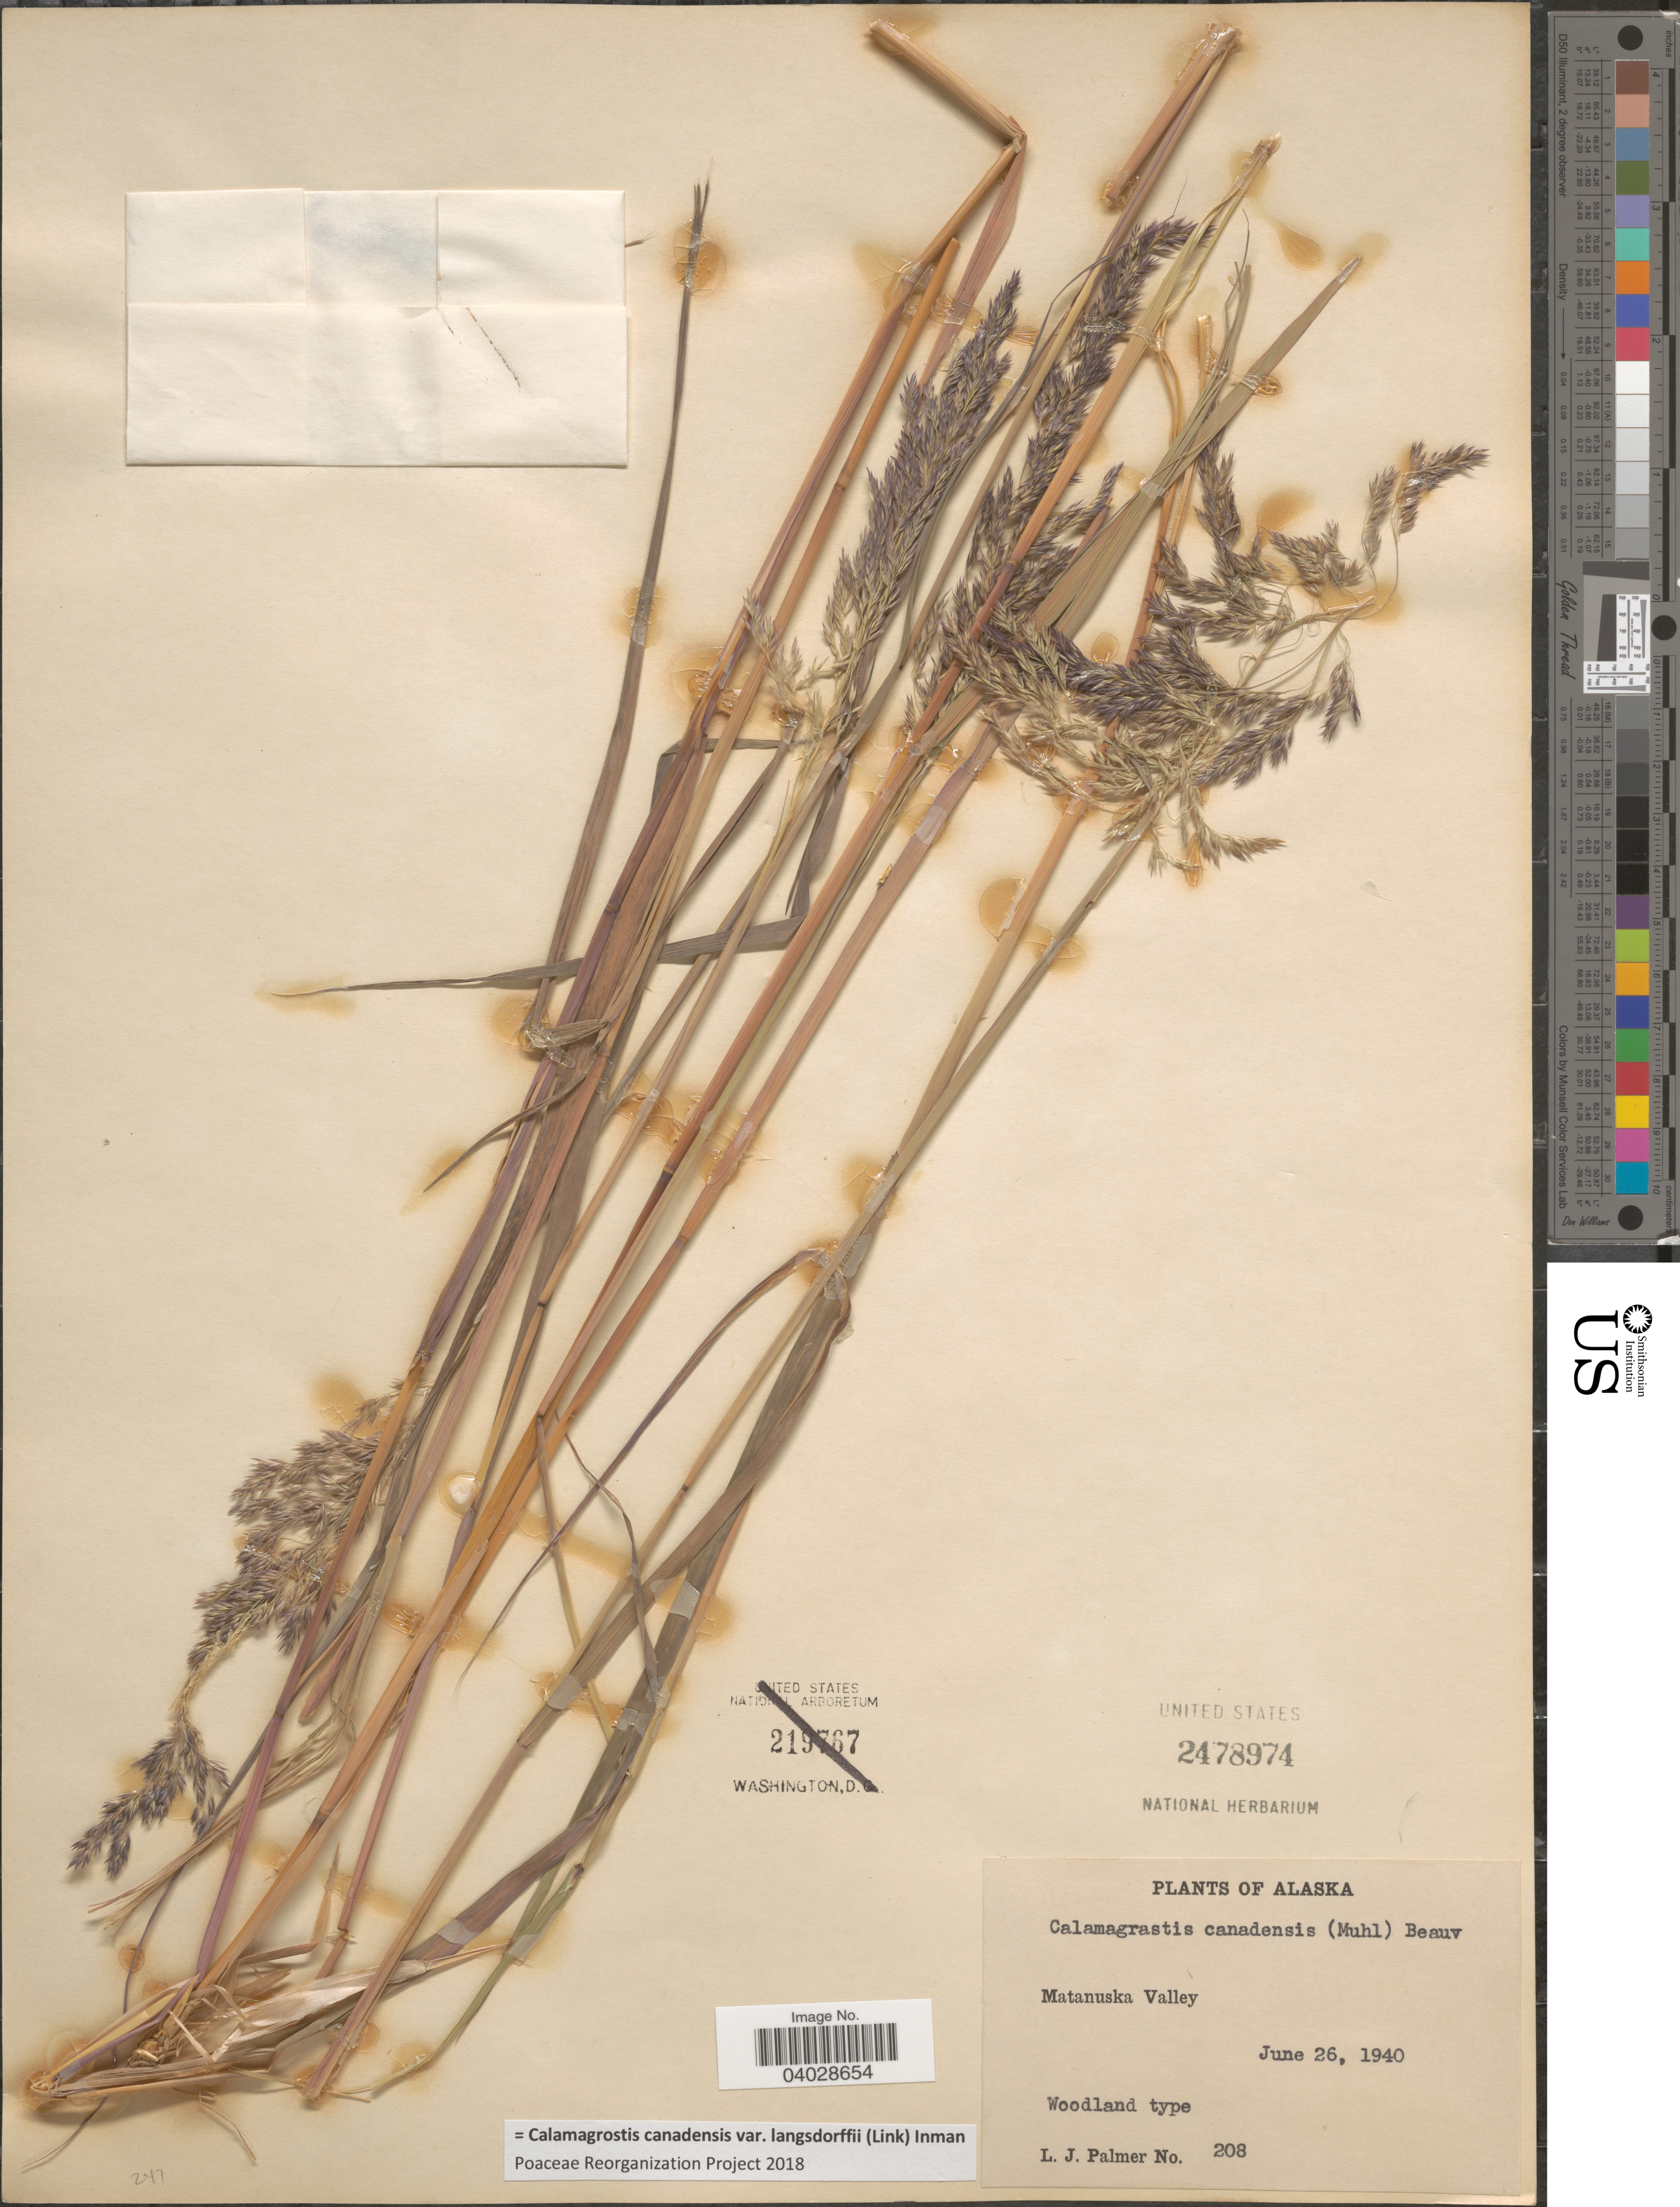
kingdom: Plantae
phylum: Tracheophyta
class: Liliopsida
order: Poales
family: Poaceae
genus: Calamagrostis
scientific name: Calamagrostis canadensis var. langsdorffii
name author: (Link) Inman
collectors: L. J. Palmer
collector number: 208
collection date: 1940-06-26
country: United States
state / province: Alaska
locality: Matanuska Valley. Woodland type.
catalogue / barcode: US 2478974